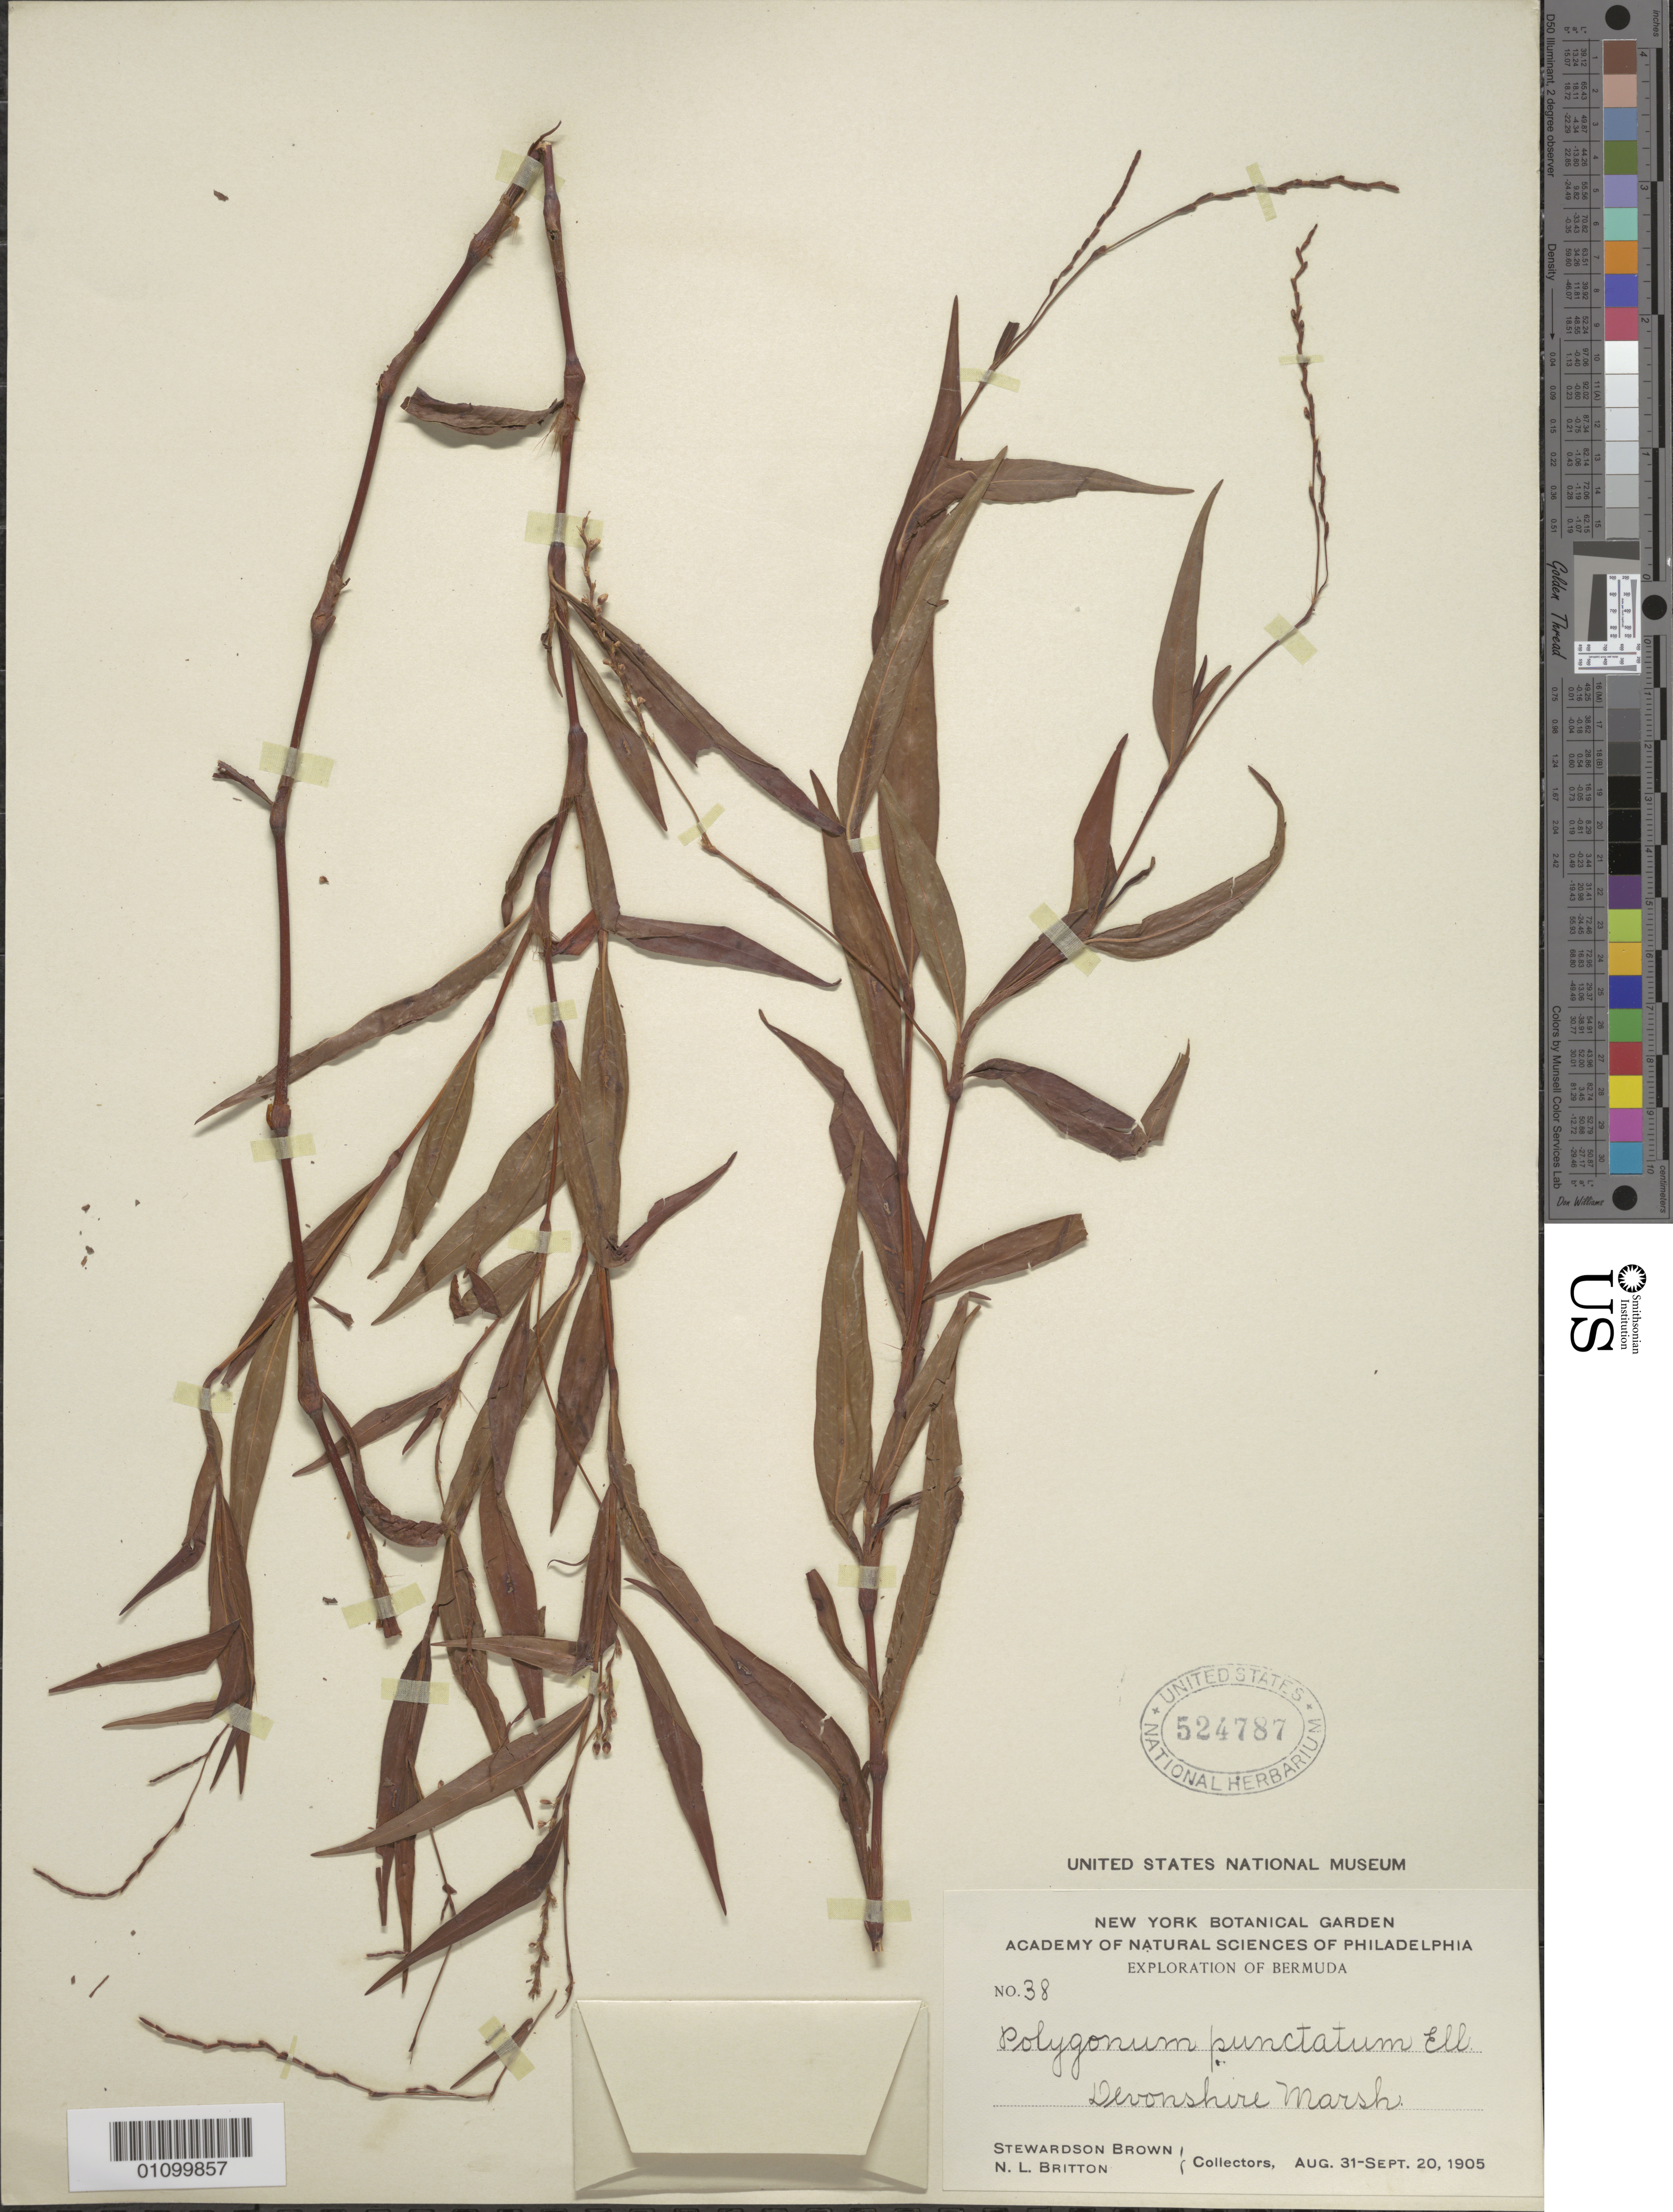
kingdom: Plantae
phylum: Tracheophyta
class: Magnoliopsida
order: Caryophyllales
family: Polygonaceae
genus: Polygonum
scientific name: Polygonum punctatum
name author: Elliott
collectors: N. Britton & S. Brown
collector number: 38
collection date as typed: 31 Aug 1905 to 20 Sep 1905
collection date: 1905-08-31/1905-09-20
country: Bermuda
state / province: Devonshire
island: Bermuda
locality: Devonshire marsh.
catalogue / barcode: US 524787